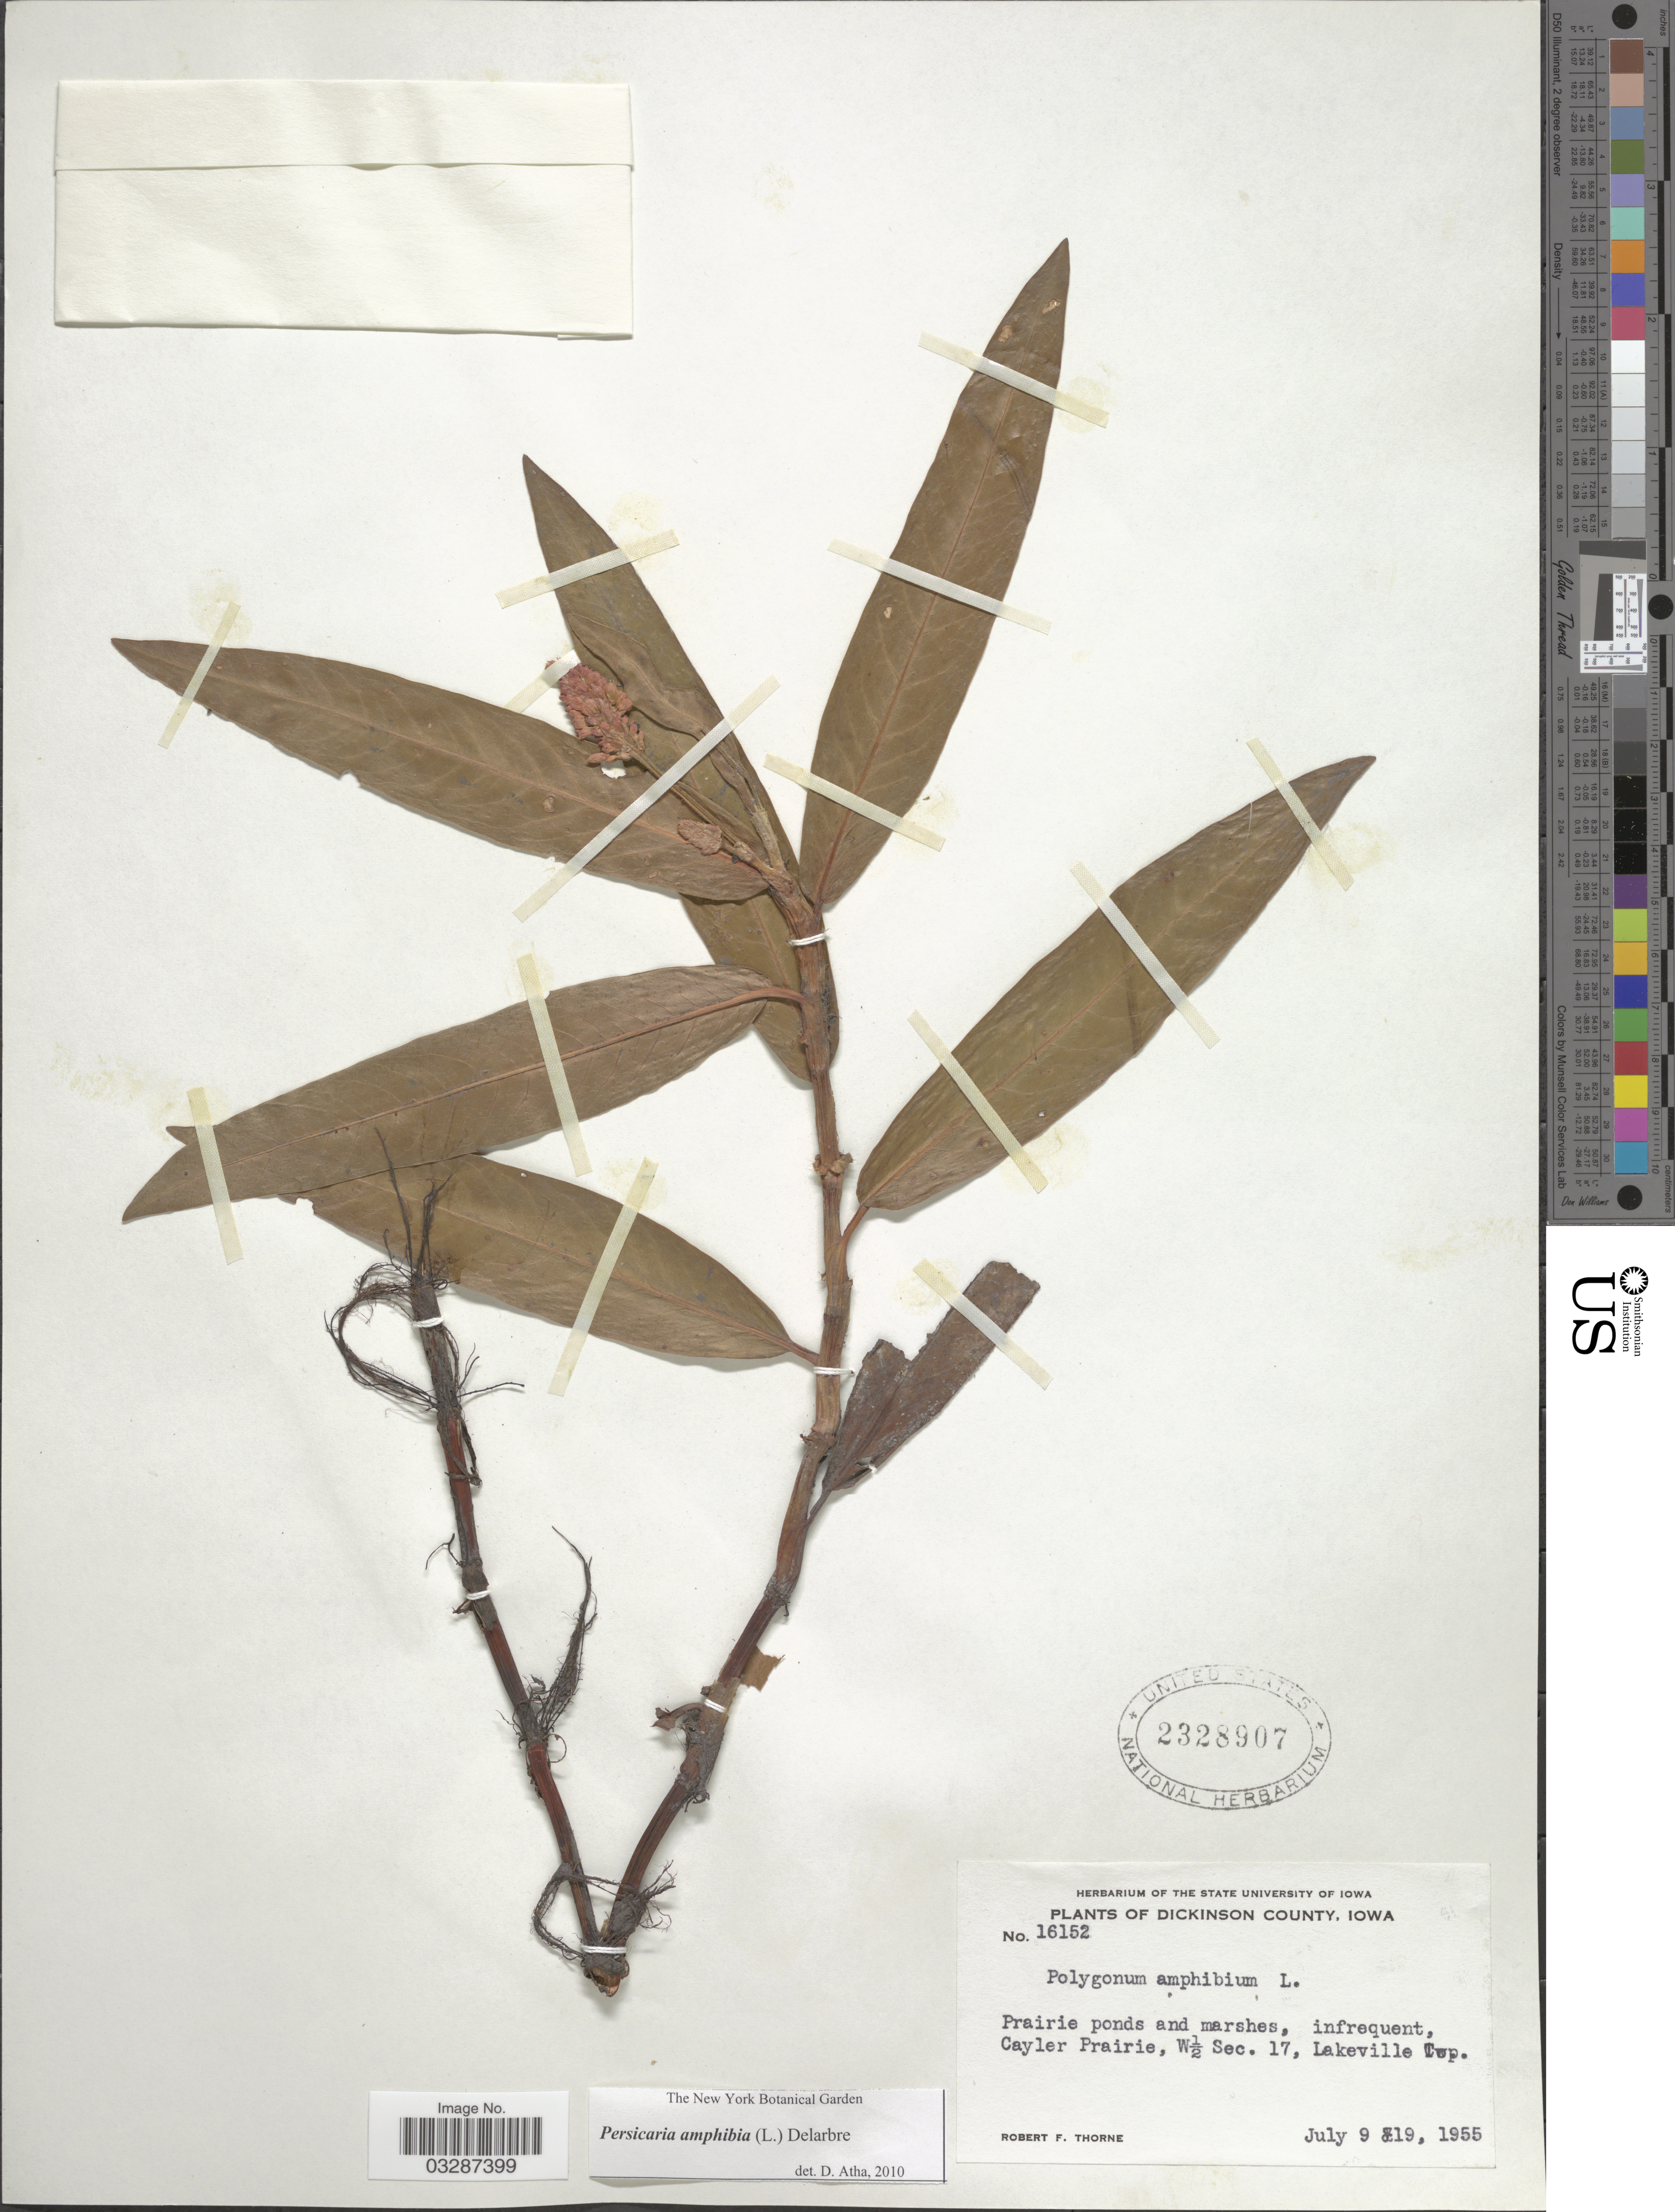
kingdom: Plantae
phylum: Tracheophyta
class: Magnoliopsida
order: Caryophyllales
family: Polygonaceae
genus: Persicaria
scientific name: Persicaria amphibia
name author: (L.) Delarbre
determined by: Atha, D. E.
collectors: R. F. Thorne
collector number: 16152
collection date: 1955-07-09/1955-07-19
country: United States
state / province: Iowa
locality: Dickinson County. Cayler Prairie, W½ Sec. 17, Lakeville Twp.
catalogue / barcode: US 2328907